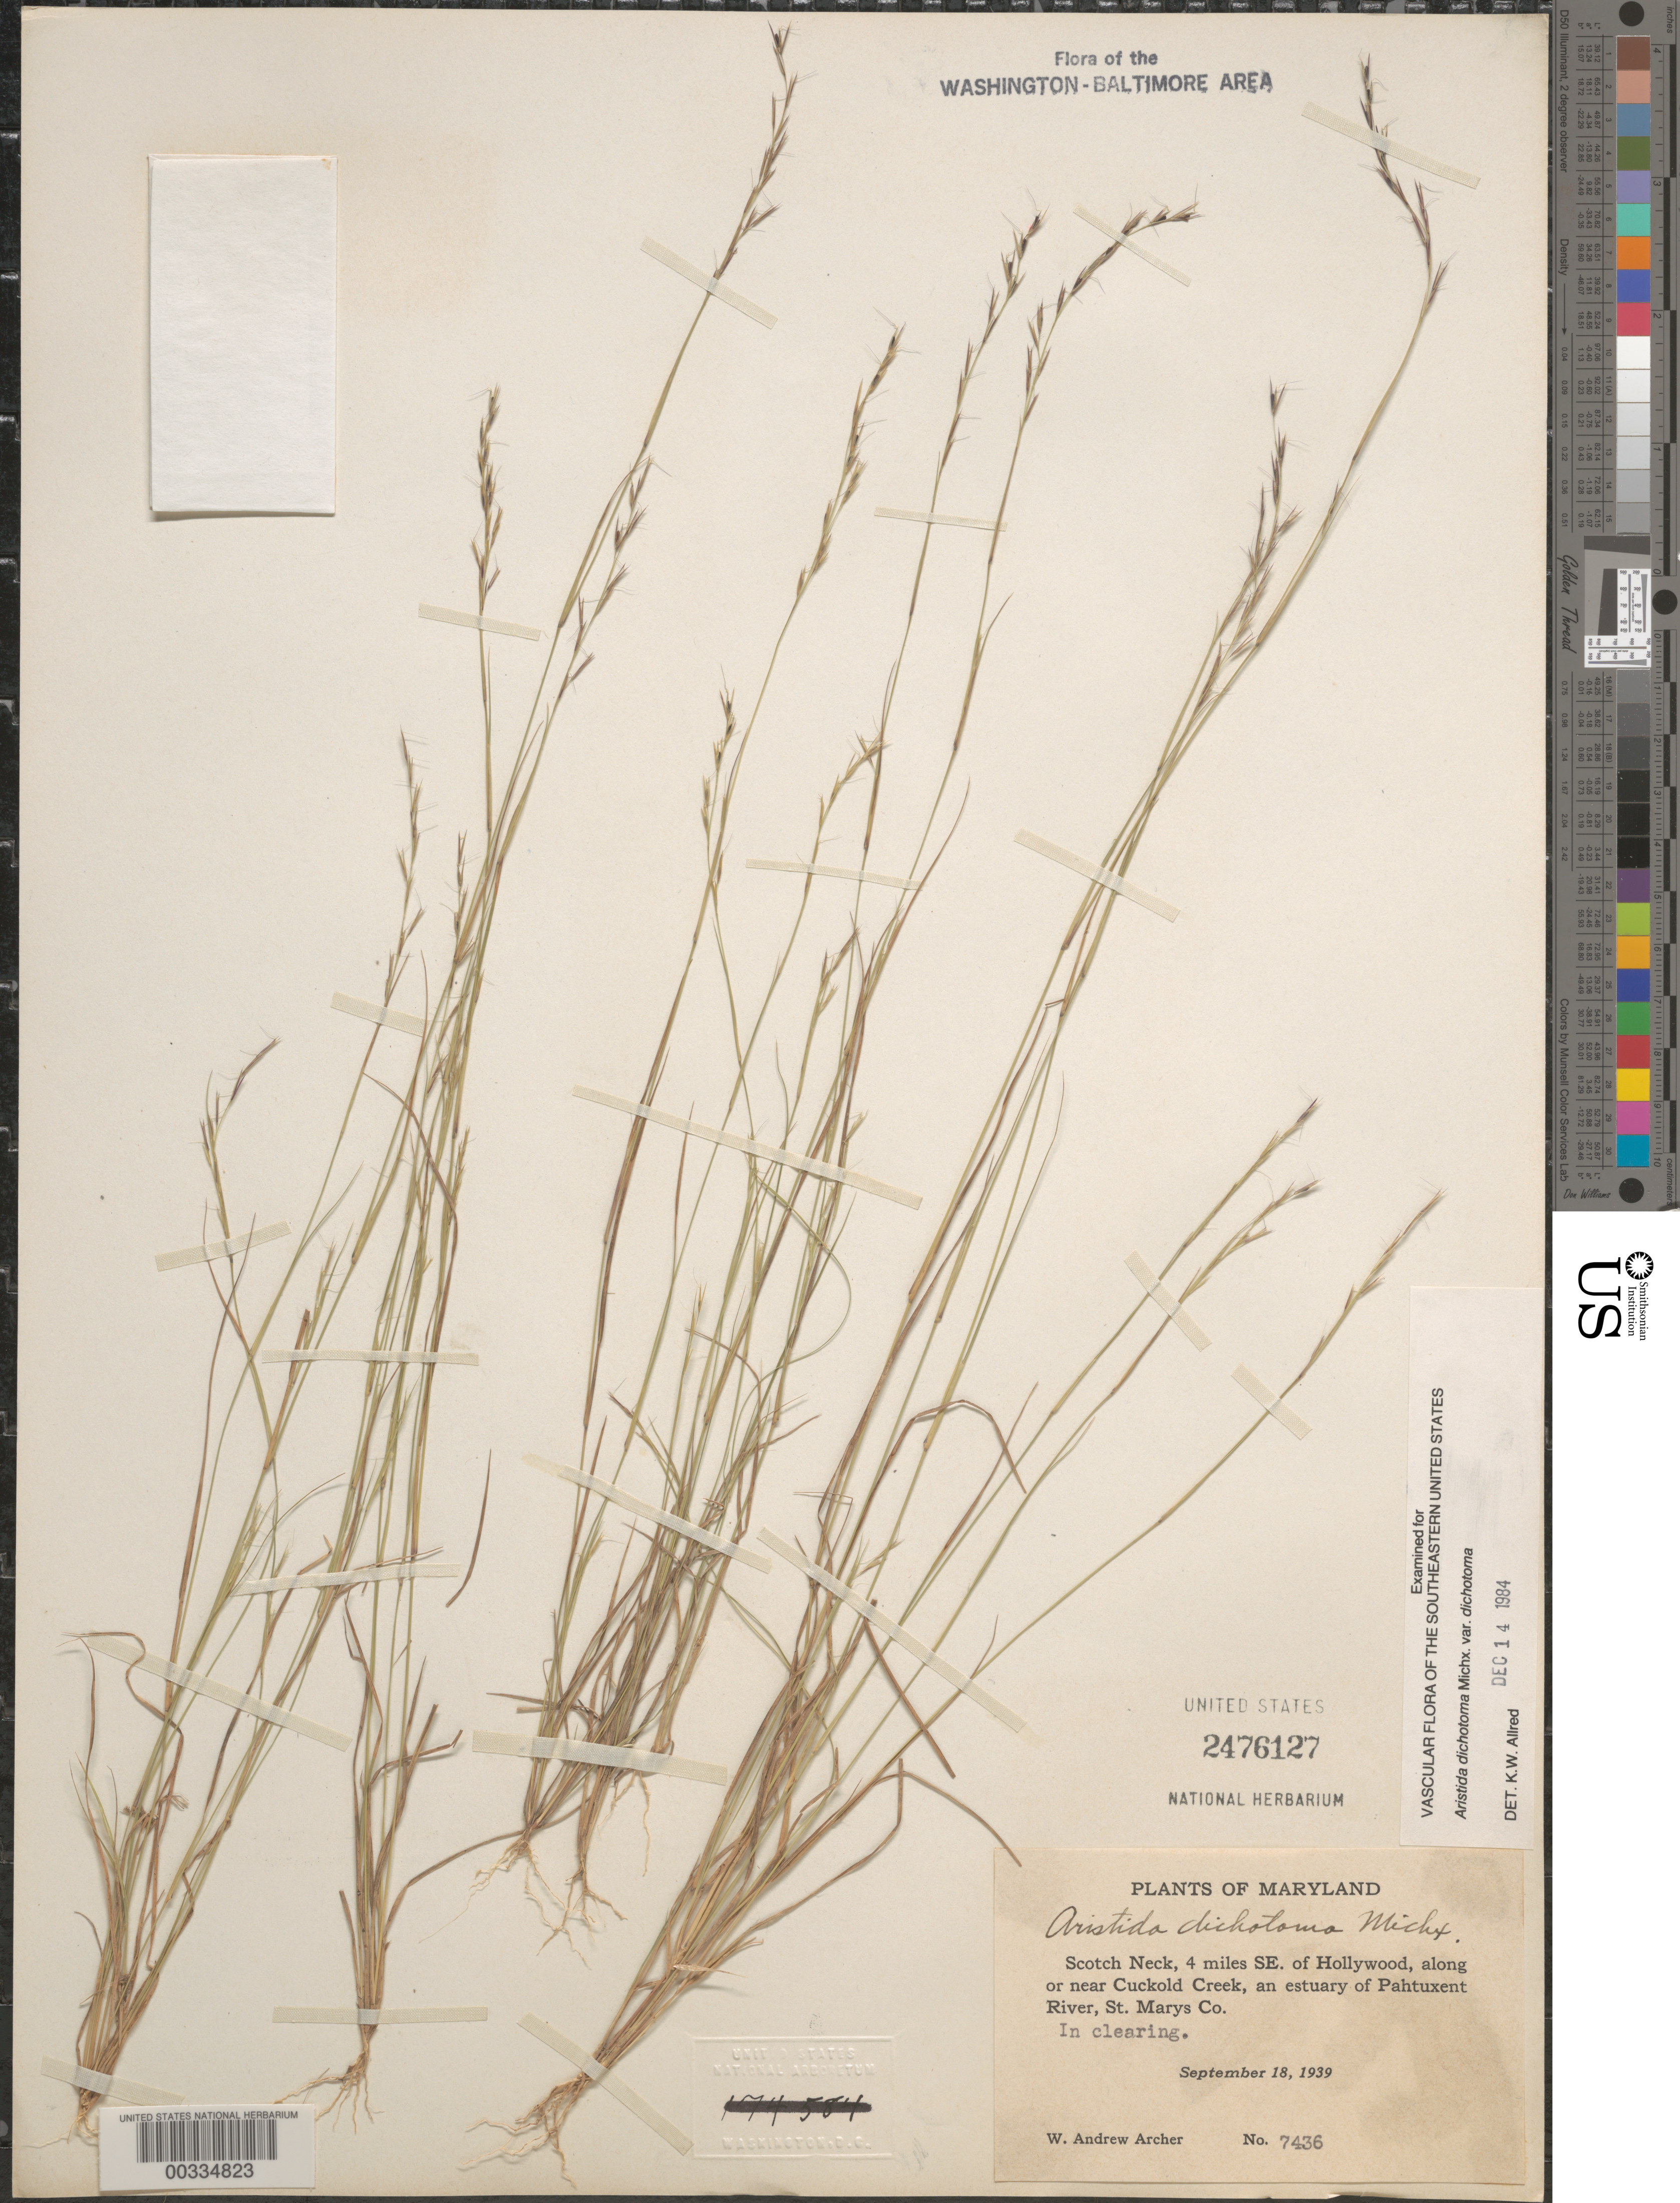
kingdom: Plantae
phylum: Tracheophyta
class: Liliopsida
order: Poales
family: Poaceae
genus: Aristida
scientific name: Aristida dichotoma var. dichotoma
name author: Michx.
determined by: Alfred, K. W.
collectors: W. A. Archer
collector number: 7436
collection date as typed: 18 Sep 1939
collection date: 1939-09-18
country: United States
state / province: Maryland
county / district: St. Mary's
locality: Scotch Neck, W of Hollywood, near Cockold Creek estuary of Pahtuxent River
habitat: Clearing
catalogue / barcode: US 2476127